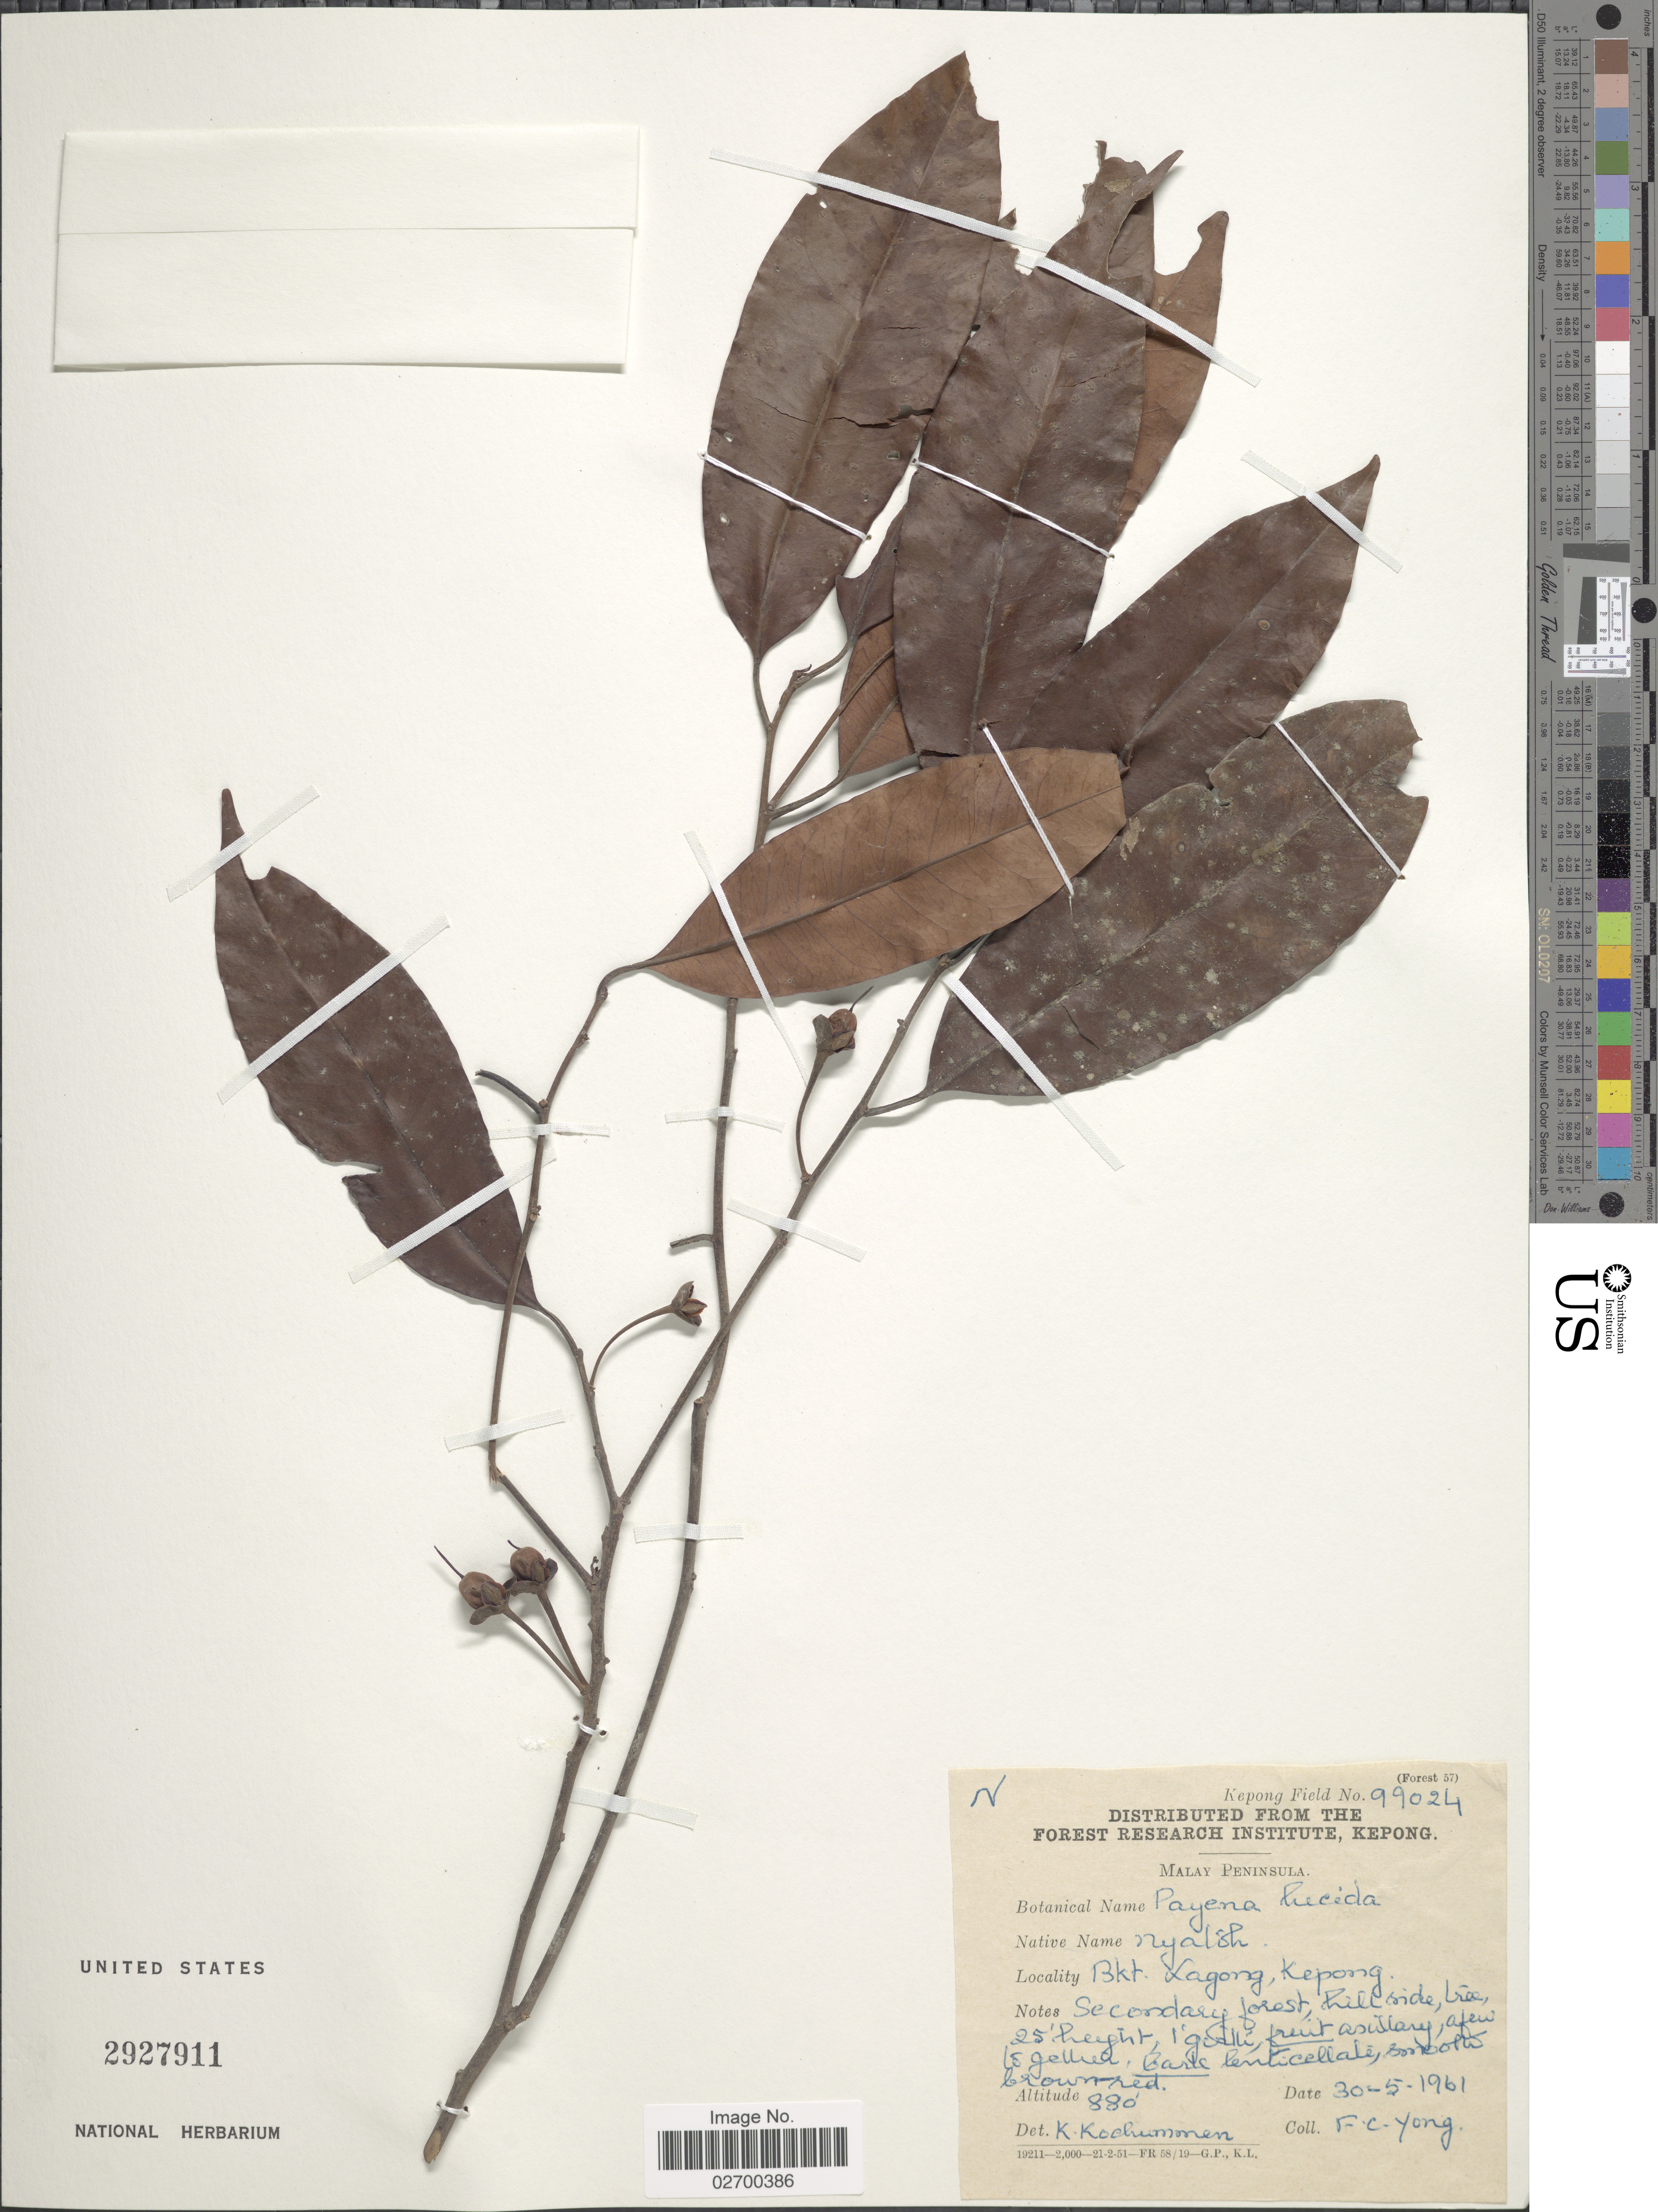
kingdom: Plantae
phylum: Tracheophyta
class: Magnoliopsida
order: Ericales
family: Sapotaceae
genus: Payena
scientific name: Payena lucida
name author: A. DC.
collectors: F. Yong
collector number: Kepong Field 99024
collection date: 1961-05-30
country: Malaysia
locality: Malay Peninsula. Bkt. Lagong, Kepong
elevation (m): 268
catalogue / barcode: US 2927911